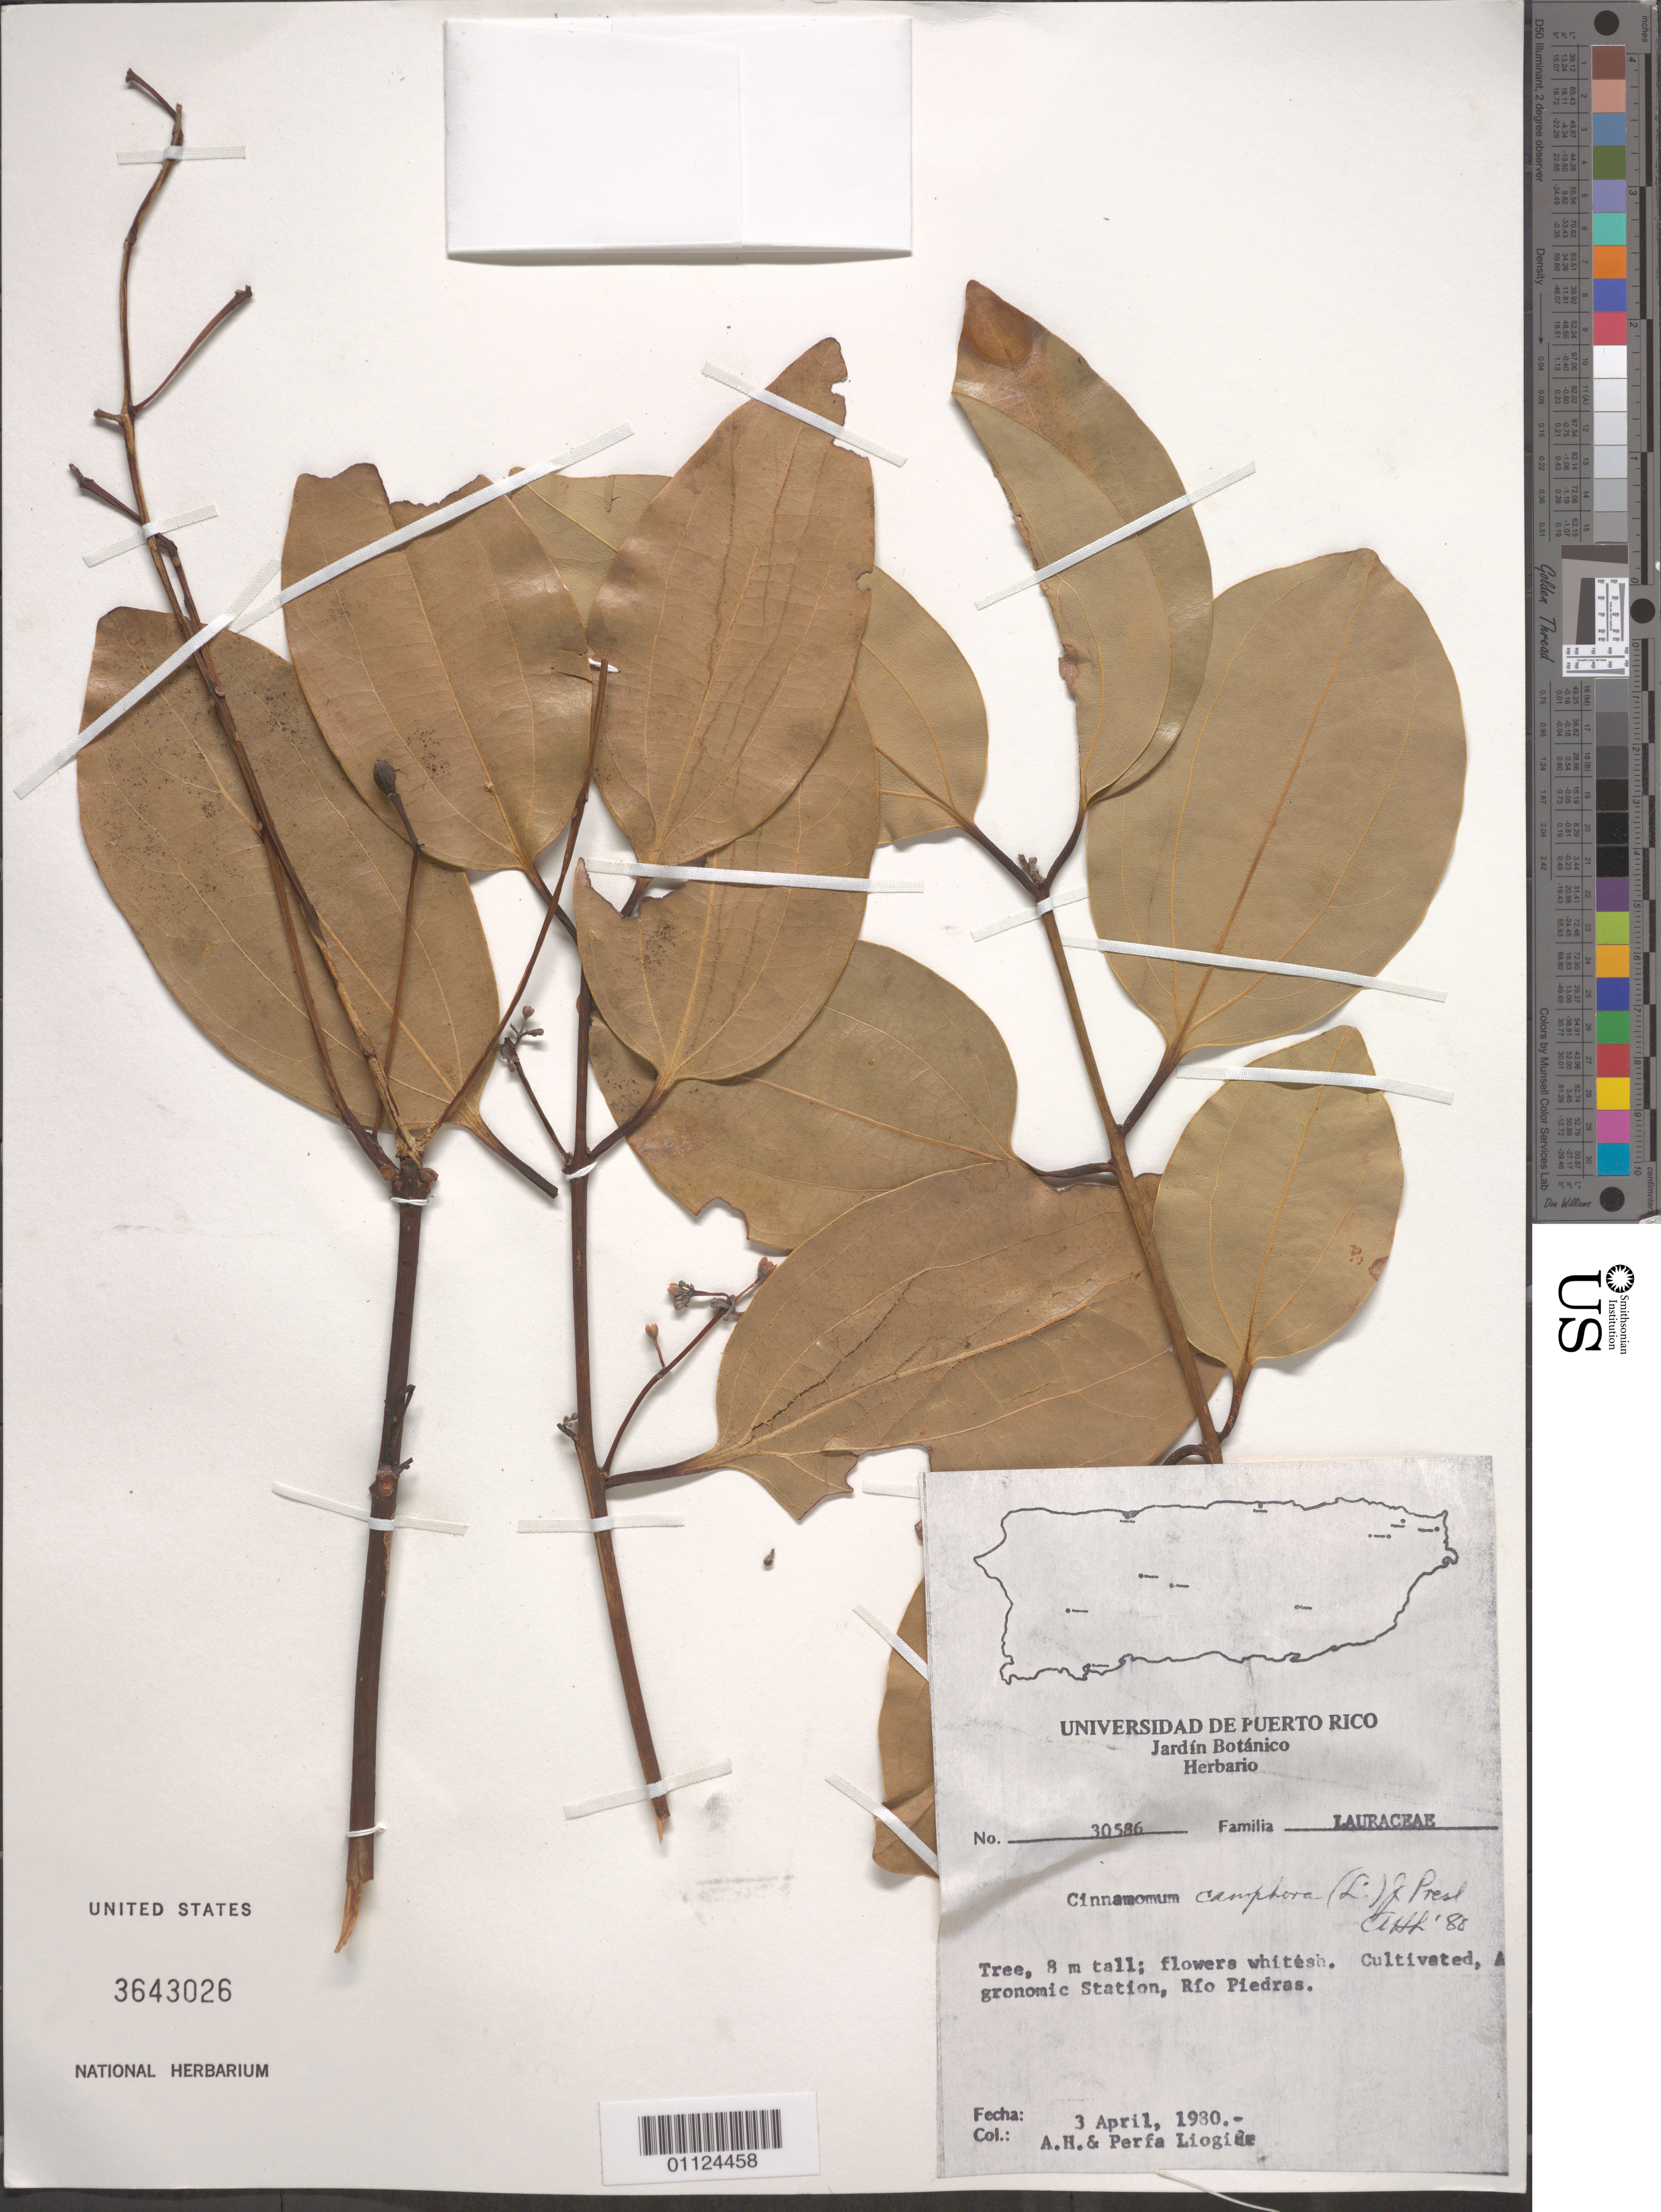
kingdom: Plantae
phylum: Tracheophyta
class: Magnoliopsida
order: Laurales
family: Lauraceae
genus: Cinnamomum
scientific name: Cinnamomum camphora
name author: (L.) J. Presl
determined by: Liogier, Alain H.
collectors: A. H. Liogier & M. P. Liogier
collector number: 30586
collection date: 1980-04-03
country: Puerto Rico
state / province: Río Piedras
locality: Agronomic Station.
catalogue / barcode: US 3643026